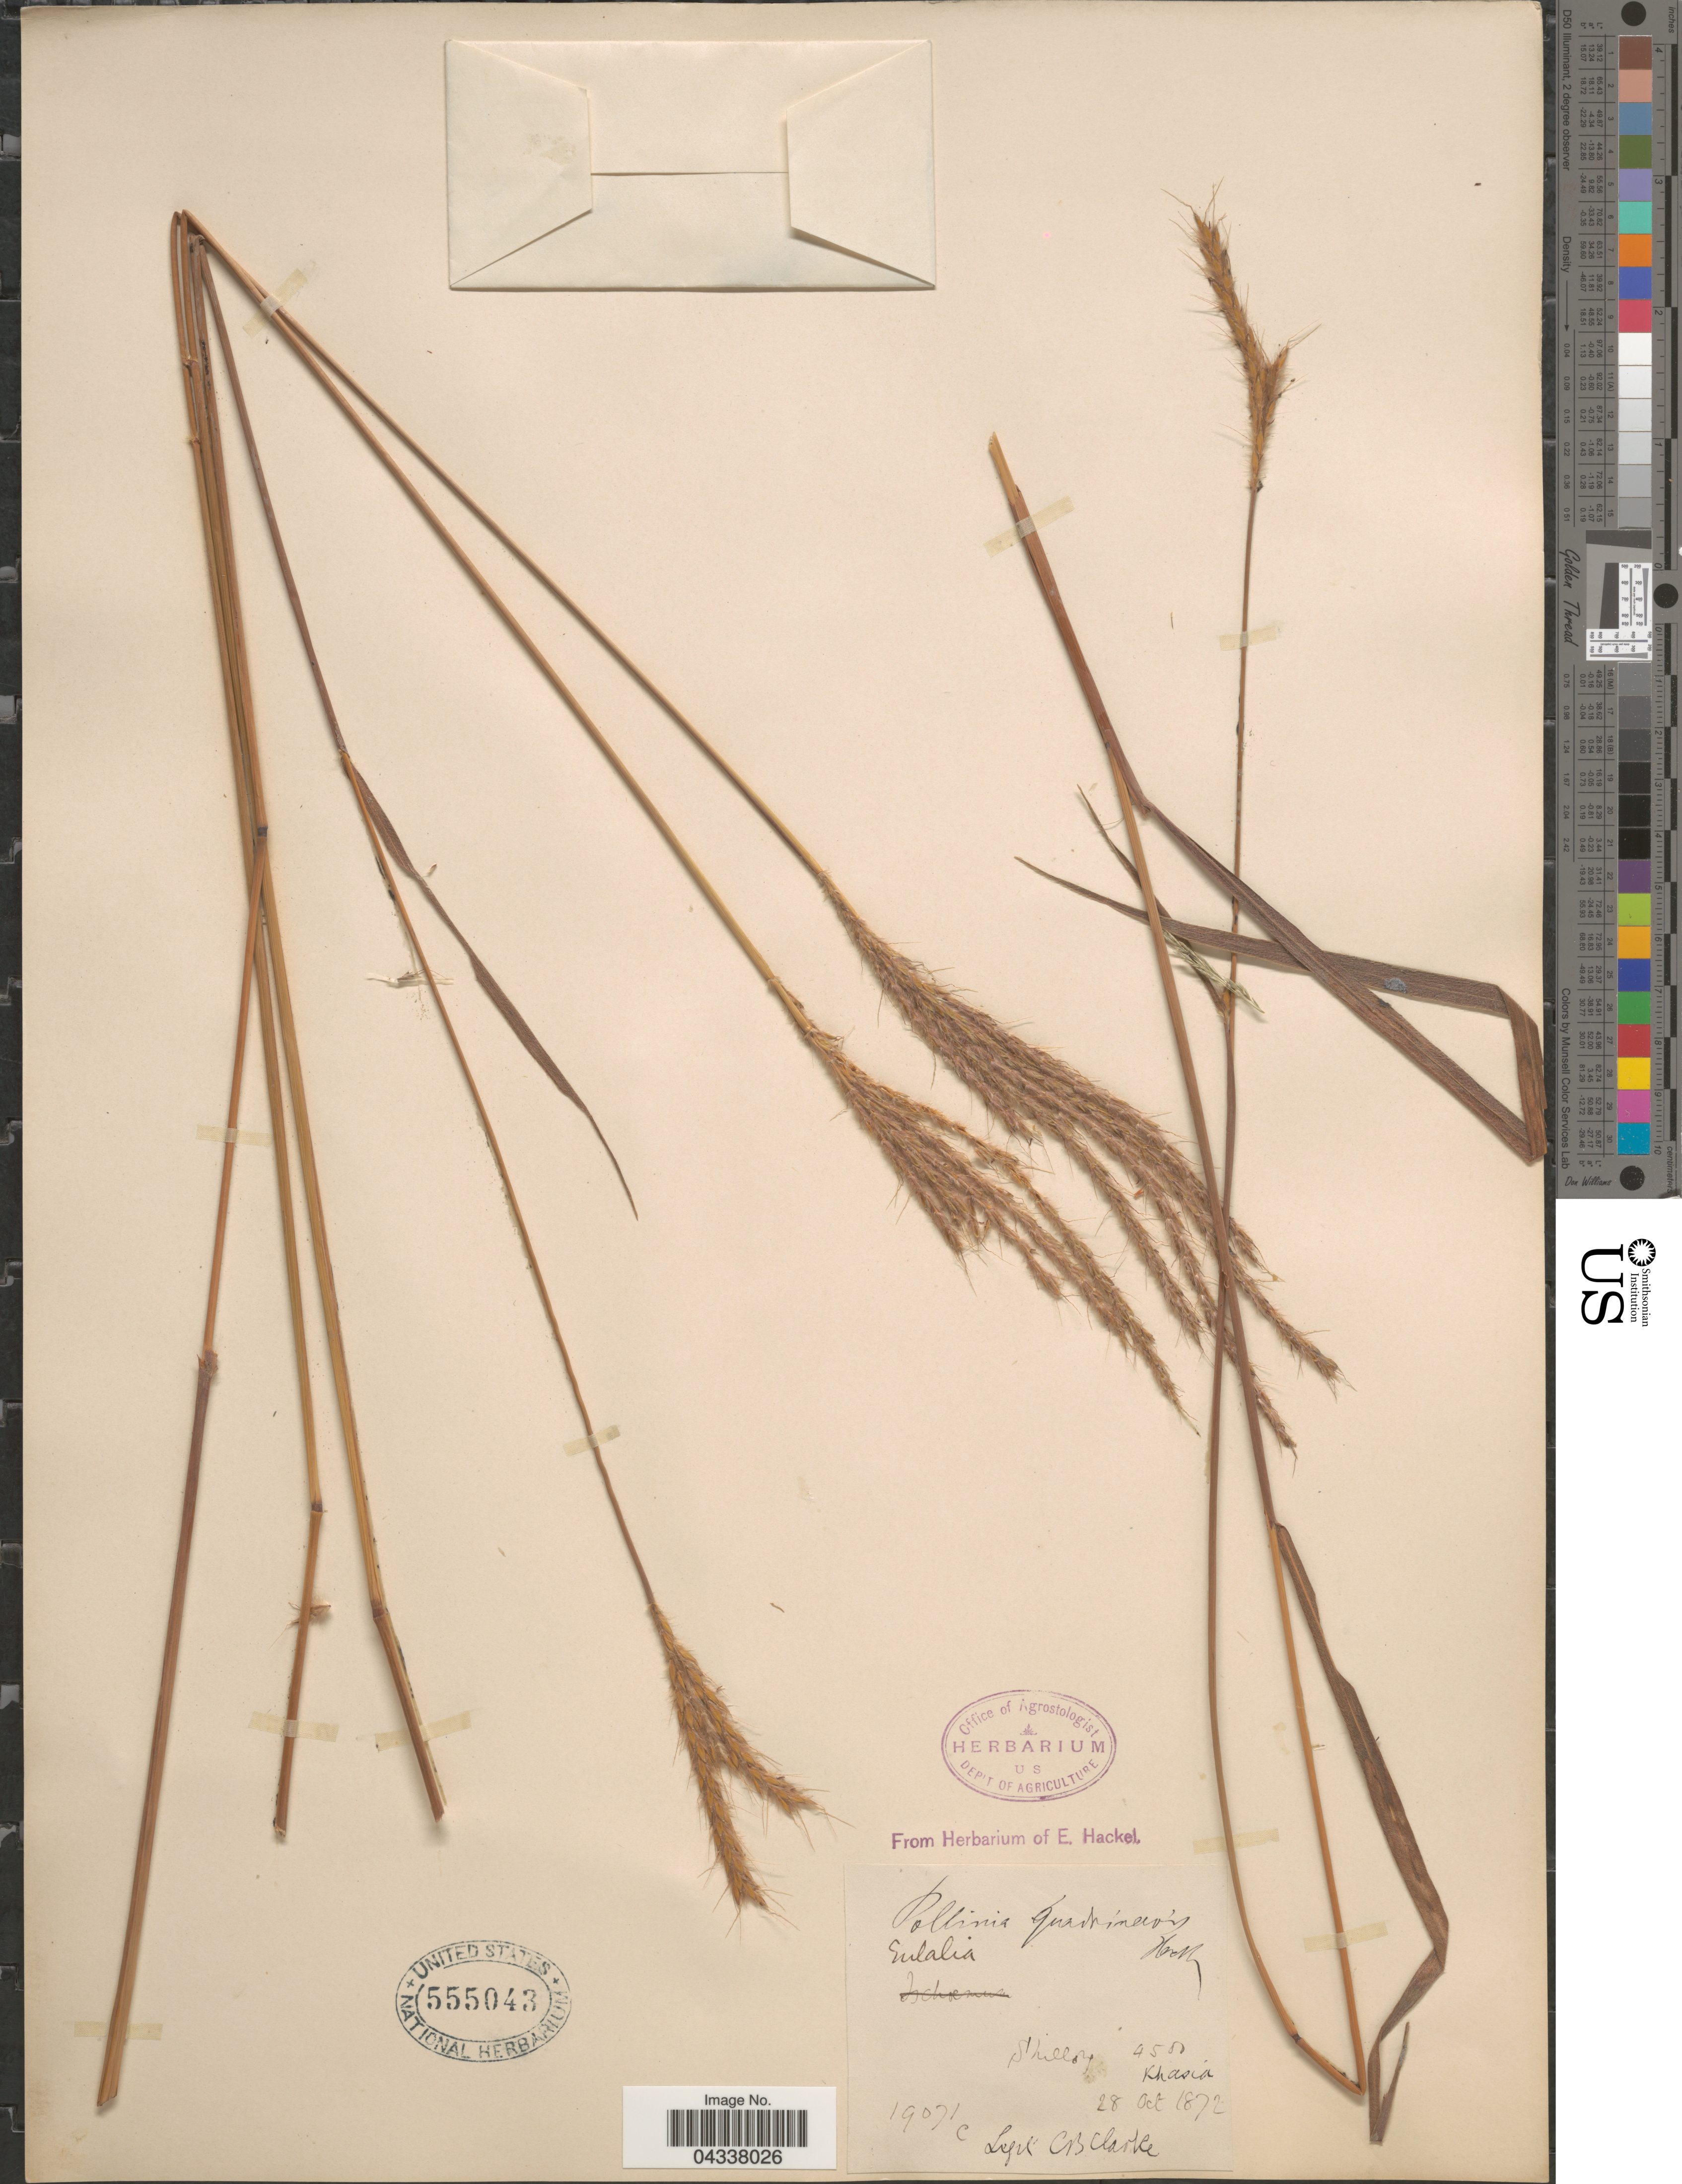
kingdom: Plantae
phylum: Tracheophyta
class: Liliopsida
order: Poales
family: Poaceae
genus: Pseudopogonatherum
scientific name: Pseudopogonatherum quadrinerve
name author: (Hack.) Ohwi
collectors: C. B. Clarke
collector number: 19071C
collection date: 1872-10-28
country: India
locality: Shillong. Khasia.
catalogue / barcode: US 555043